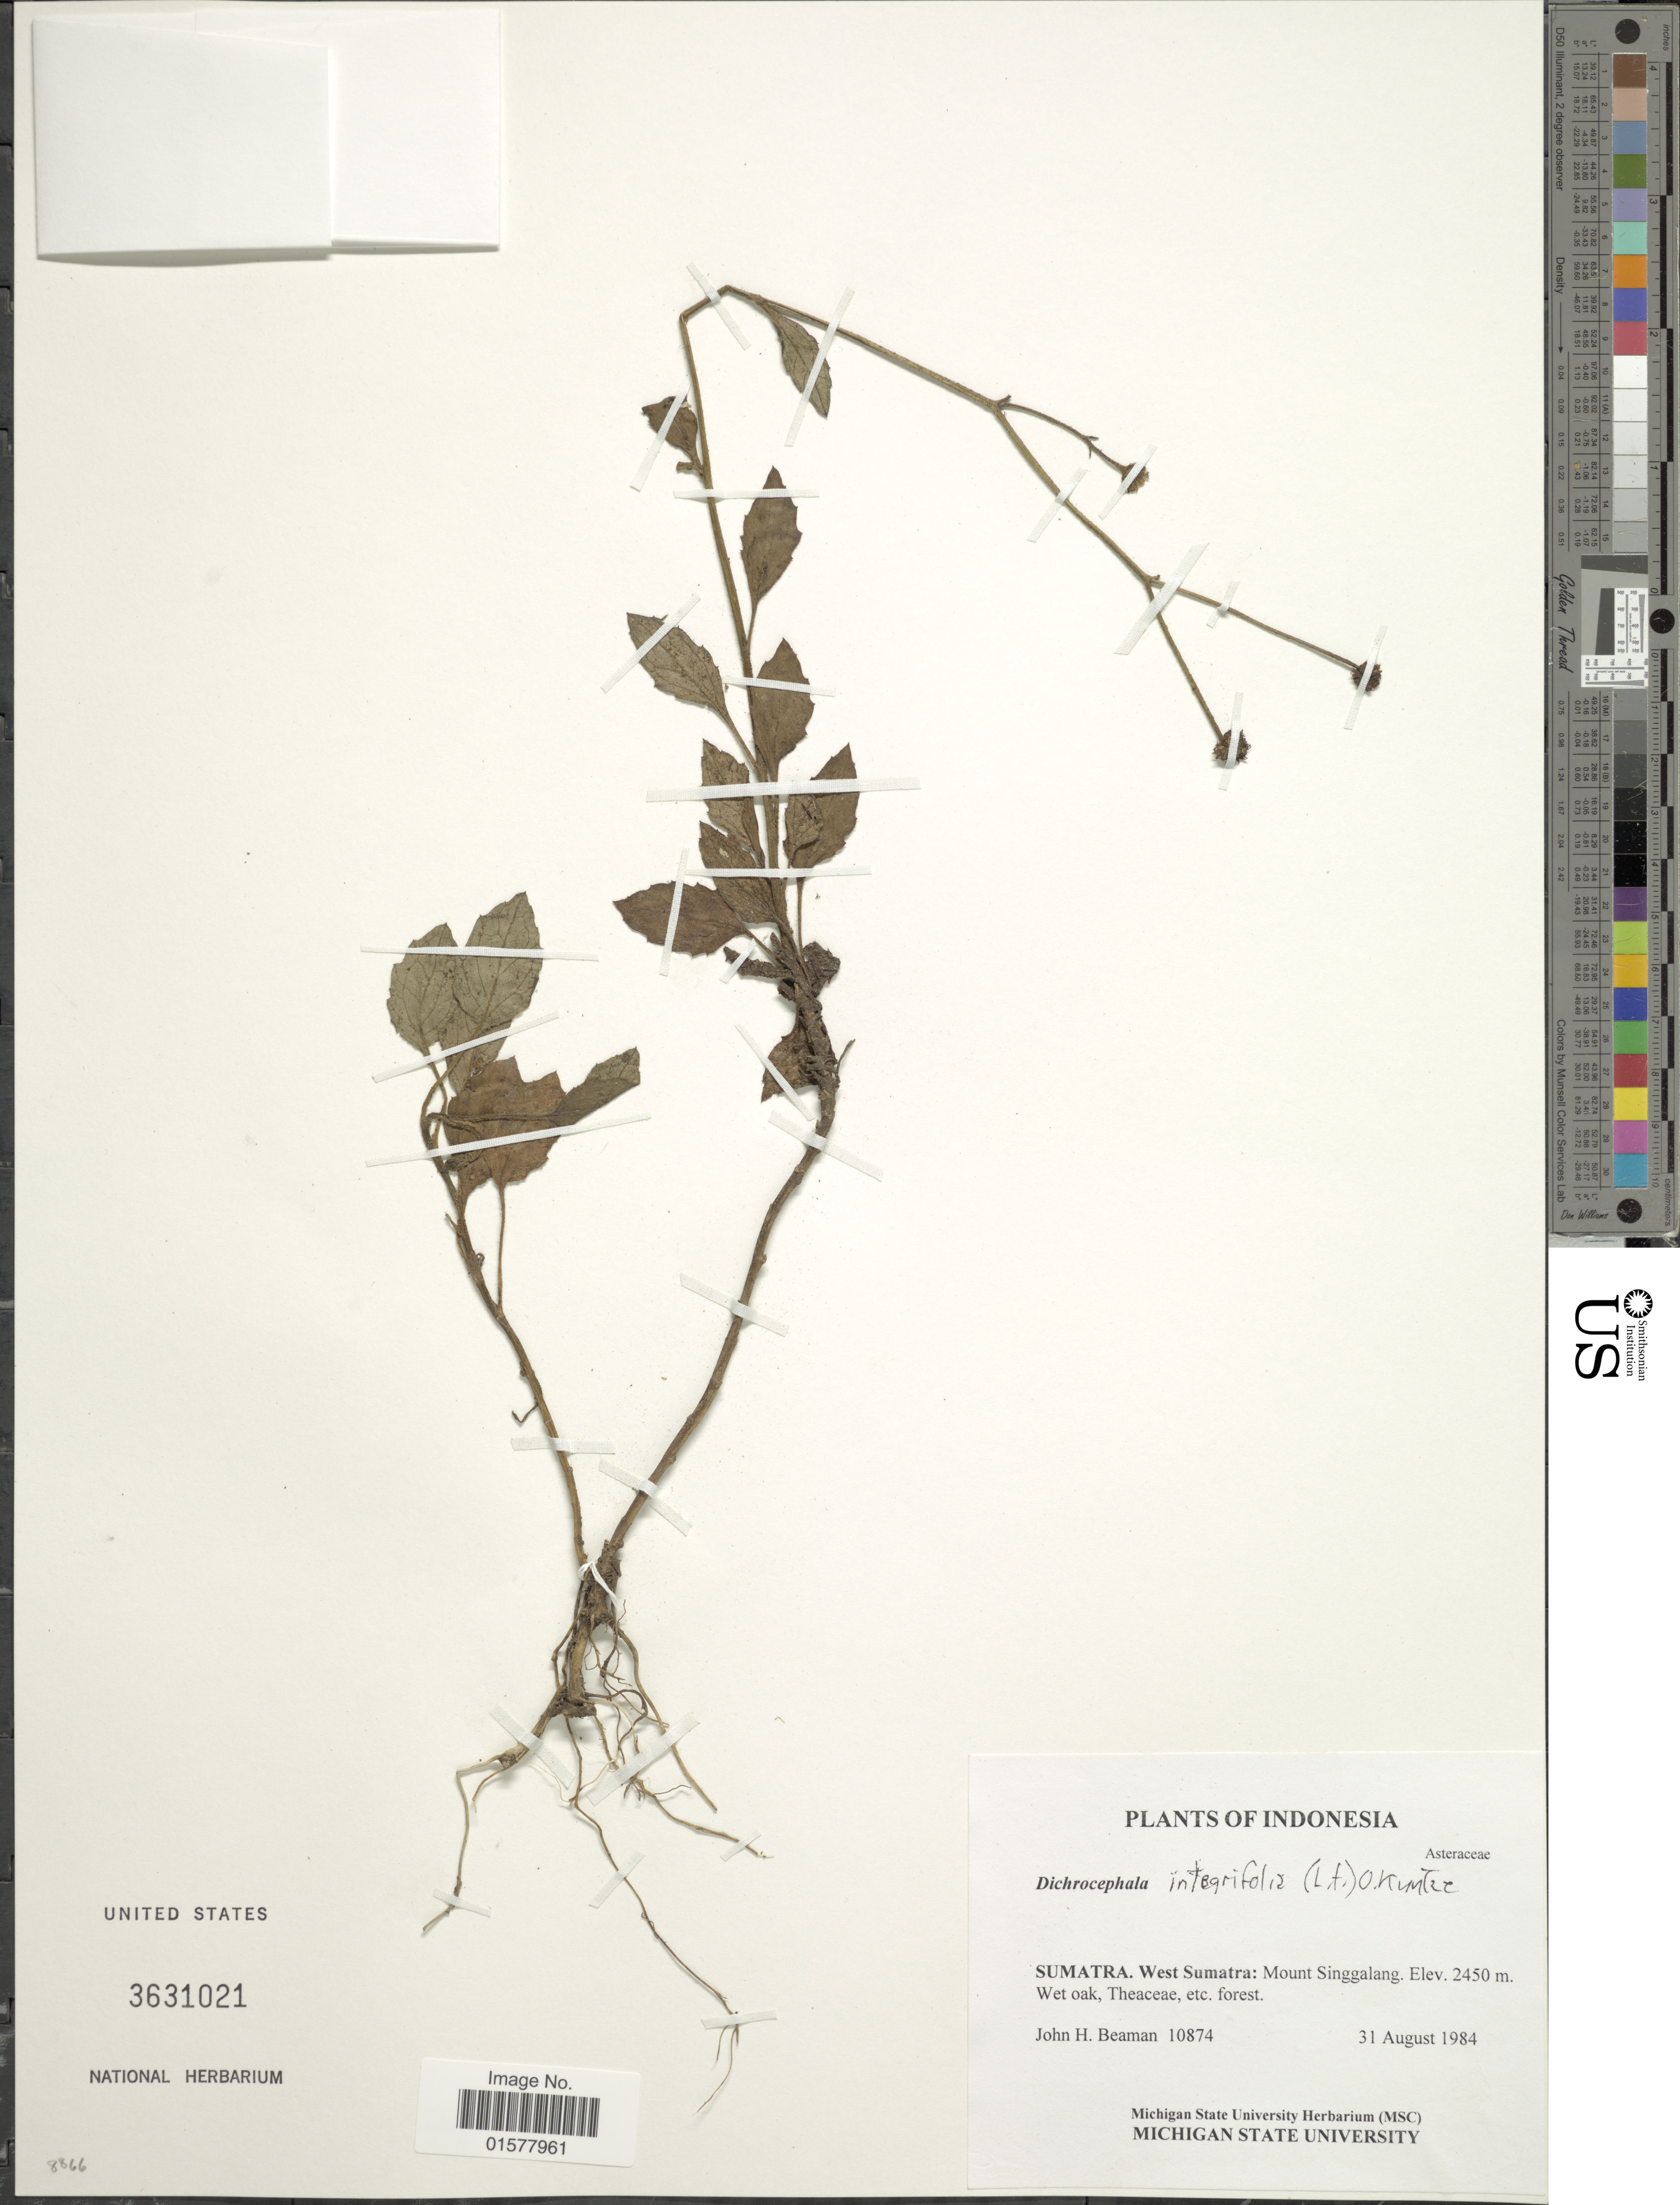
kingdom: Plantae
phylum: Tracheophyta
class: Magnoliopsida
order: Asterales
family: Asteraceae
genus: Dichrocephala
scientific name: Dichrocephala integrifolia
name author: (L. f.) Kuntze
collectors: J. H. Beaman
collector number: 10874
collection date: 1984-08-31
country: Indonesia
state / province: Sumatra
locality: Sumatra, West Sumatra: Mount Singgalang, Wet oak, Theaceae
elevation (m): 2450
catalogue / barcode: US 361021